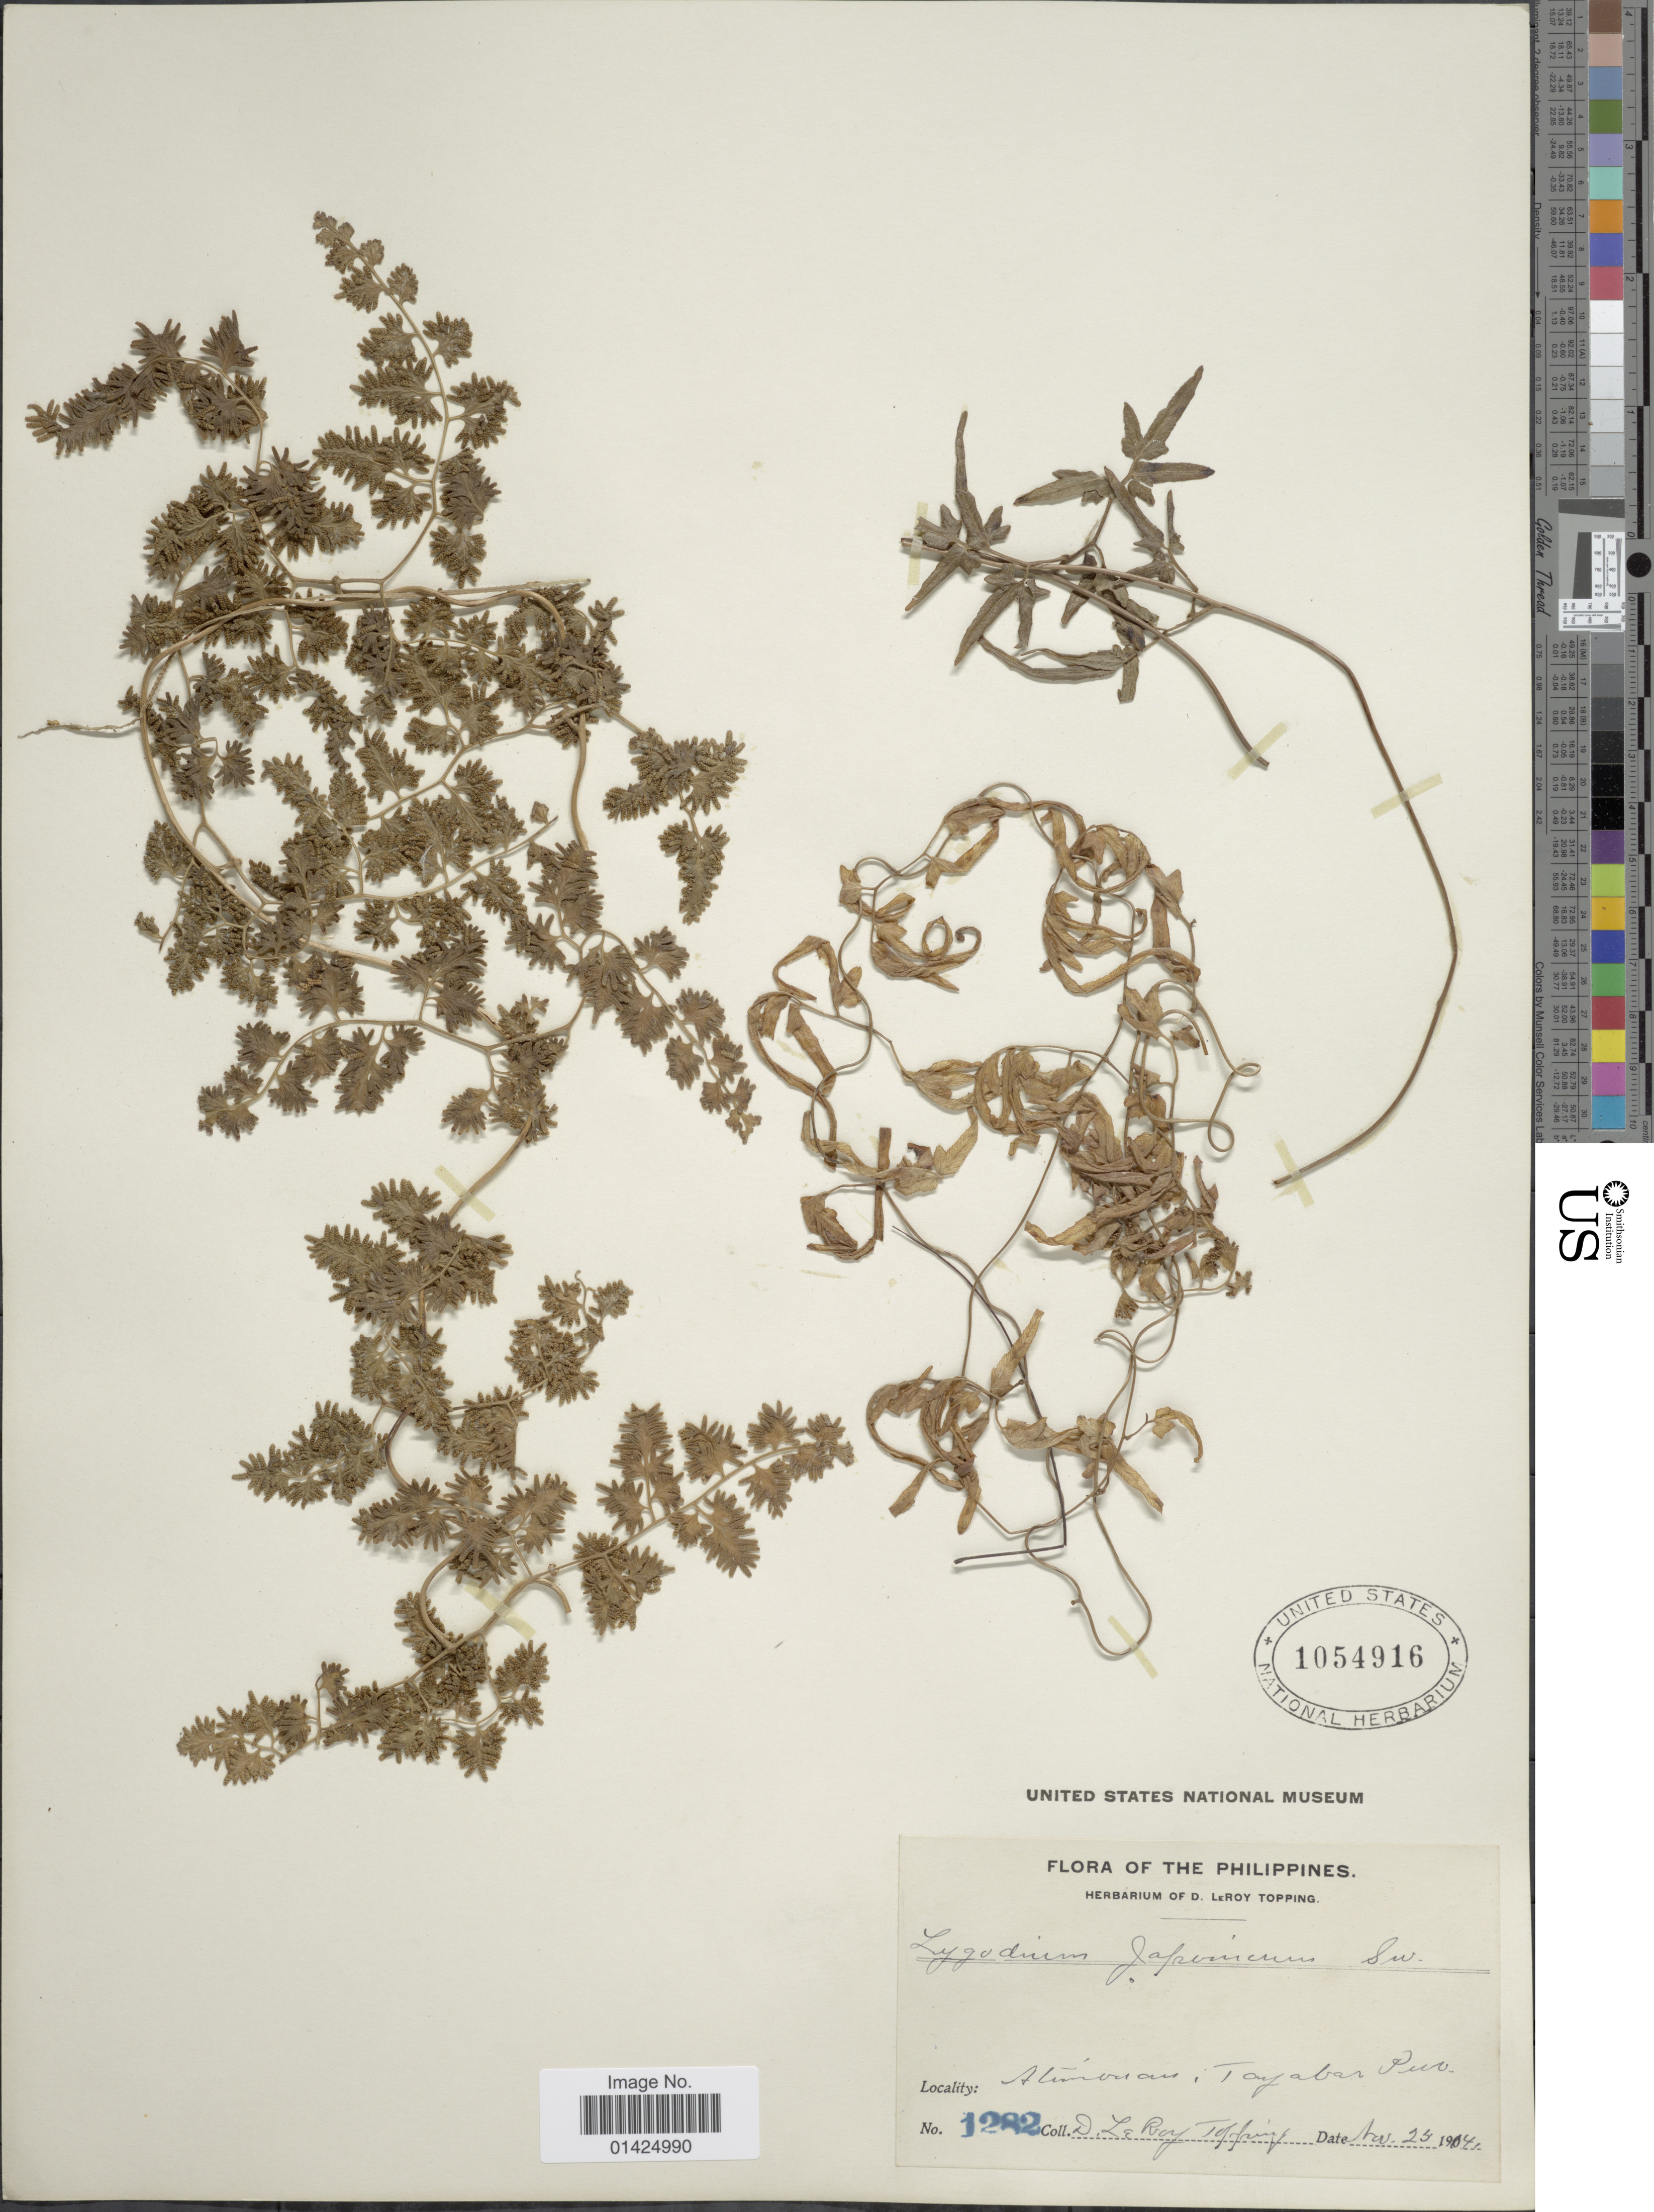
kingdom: Plantae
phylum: Tracheophyta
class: Polypodiopsida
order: Schizaeales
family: Lygodiaceae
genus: Lygodium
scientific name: Lygodium japonicum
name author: (Thunb.) Sw.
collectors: D. L. Topping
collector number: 1282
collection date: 1904-11-25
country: Philippines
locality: Atimonan, Tayabas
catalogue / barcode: US 1054916